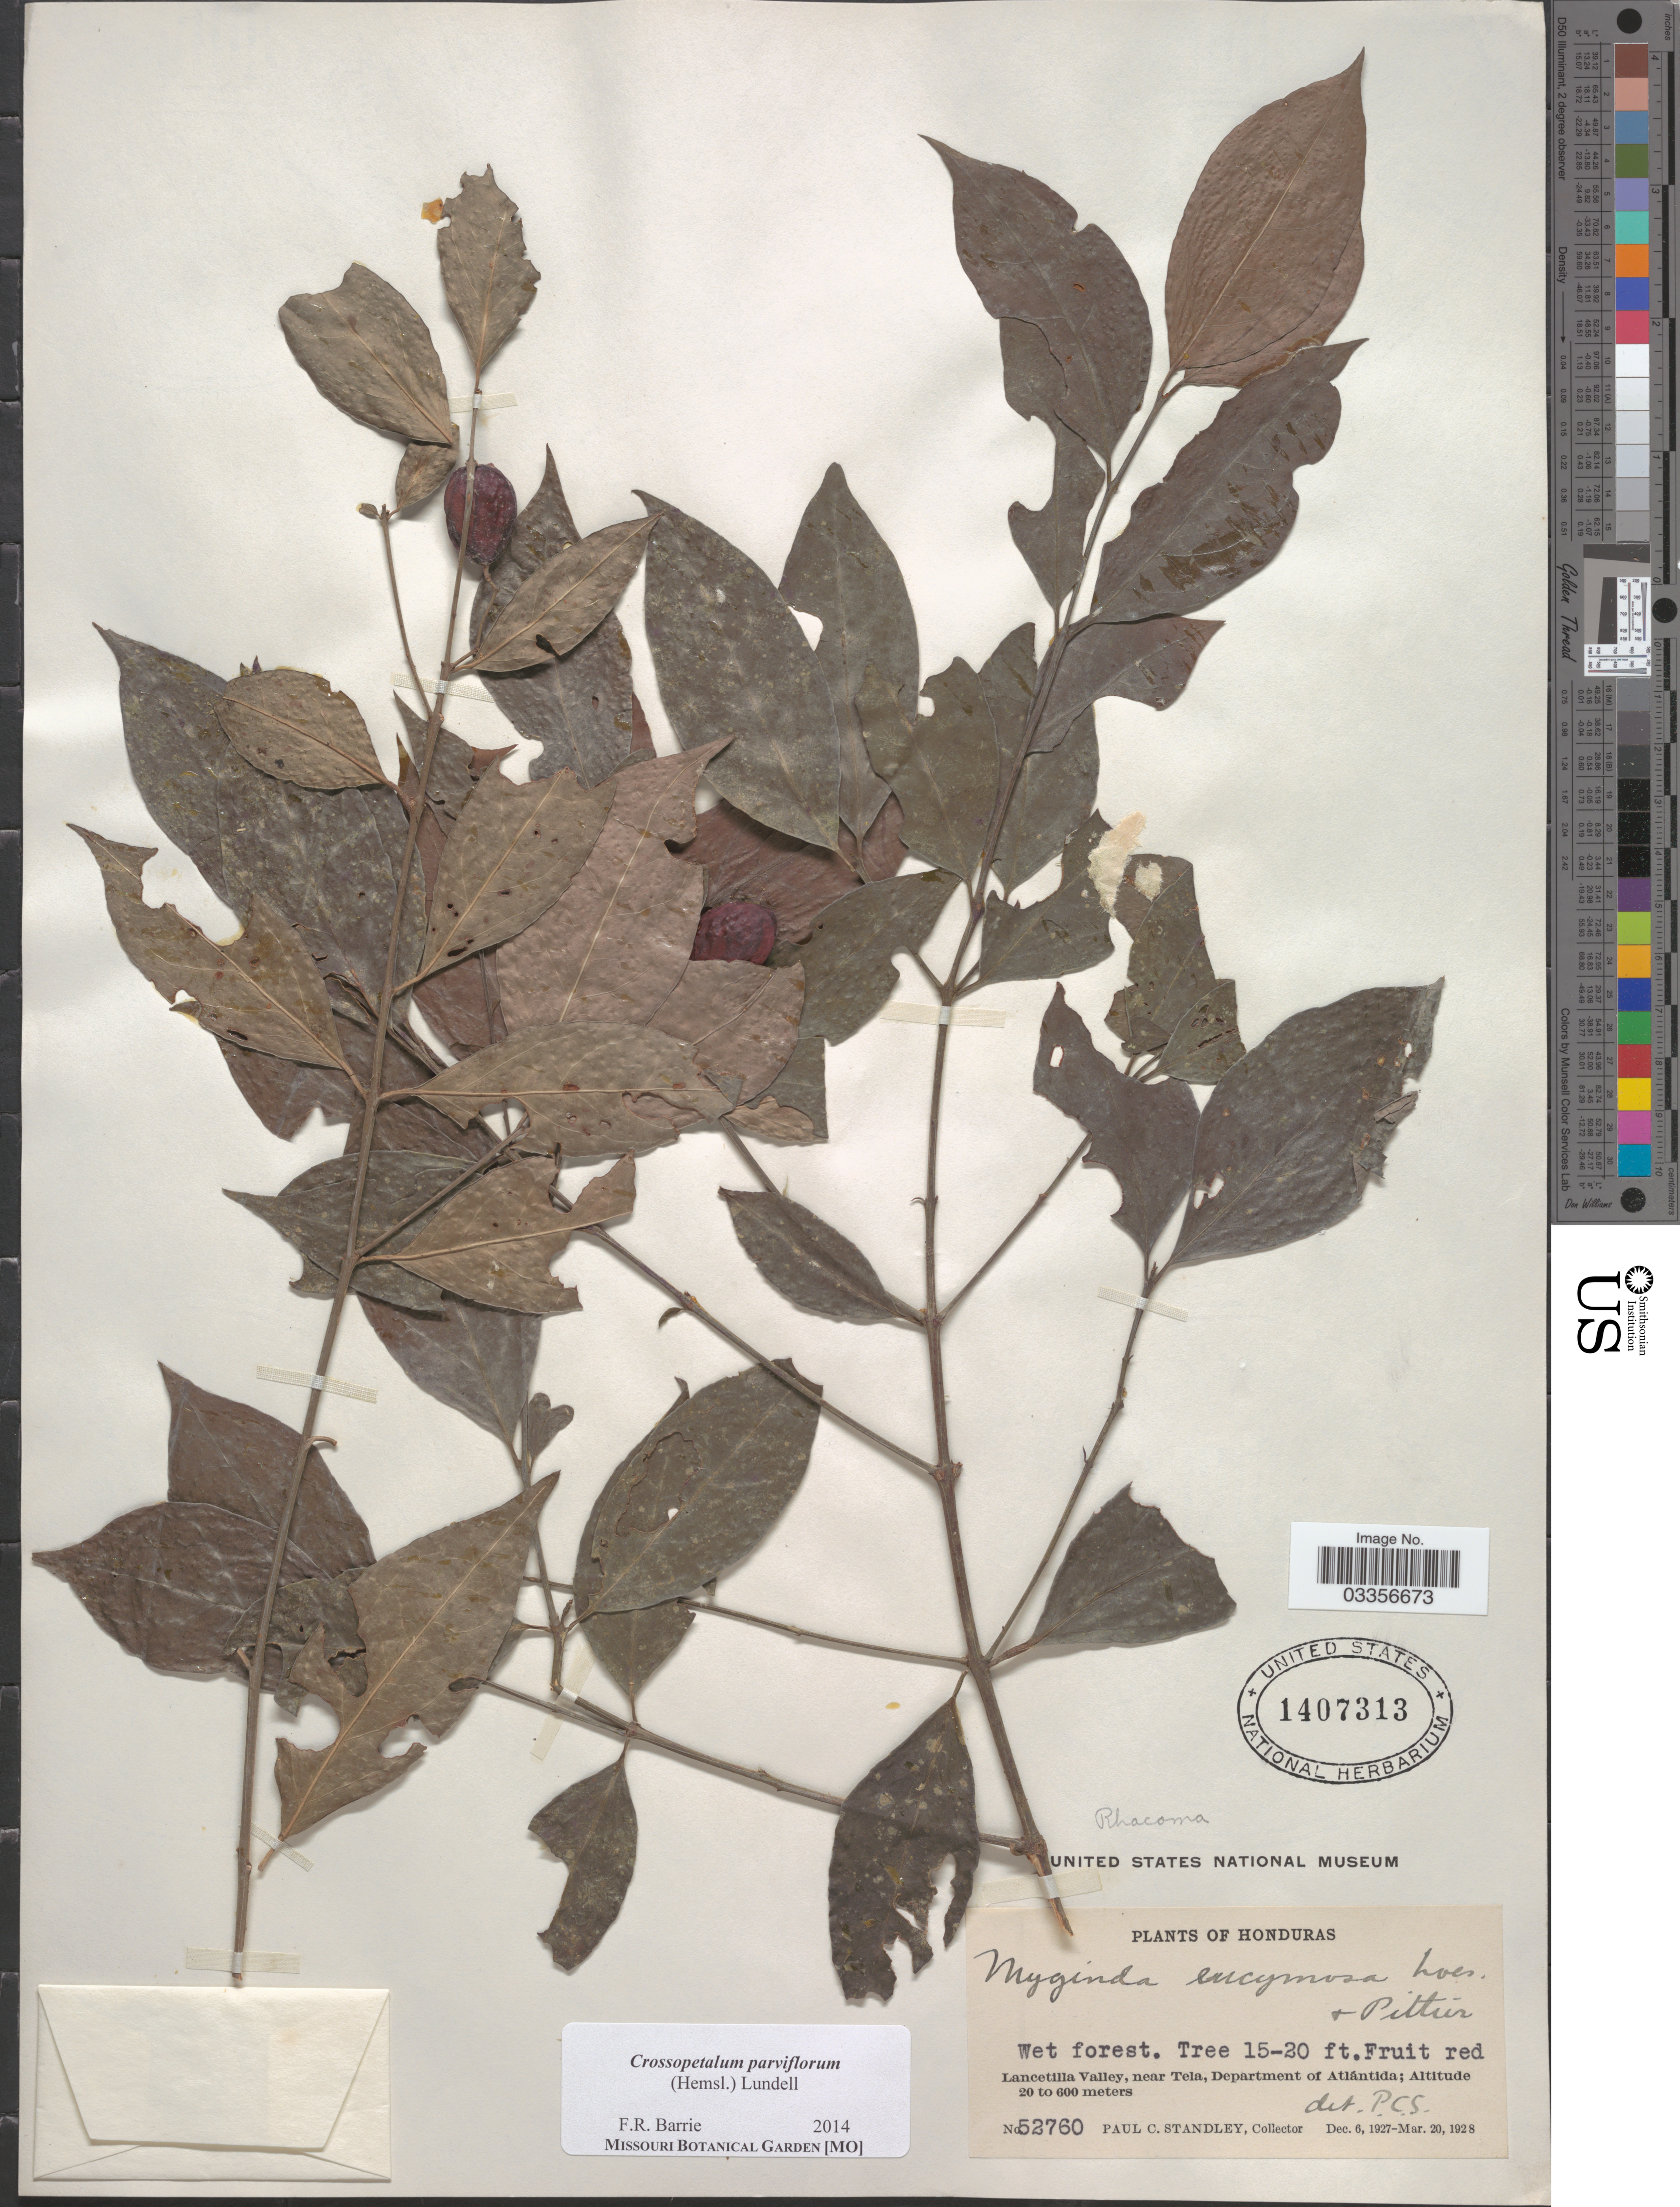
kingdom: Plantae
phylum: Tracheophyta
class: Magnoliopsida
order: Celastrales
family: Celastraceae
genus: Crossopetalum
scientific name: Crossopetalum parviflorum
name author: L.O. Williams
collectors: P. C. Standley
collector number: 52760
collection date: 1927-12-06/1928-03-20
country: Honduras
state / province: Atlántida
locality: Lancetilla Valley, near Tela, Department of Atlántida.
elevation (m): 20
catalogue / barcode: US 1407313